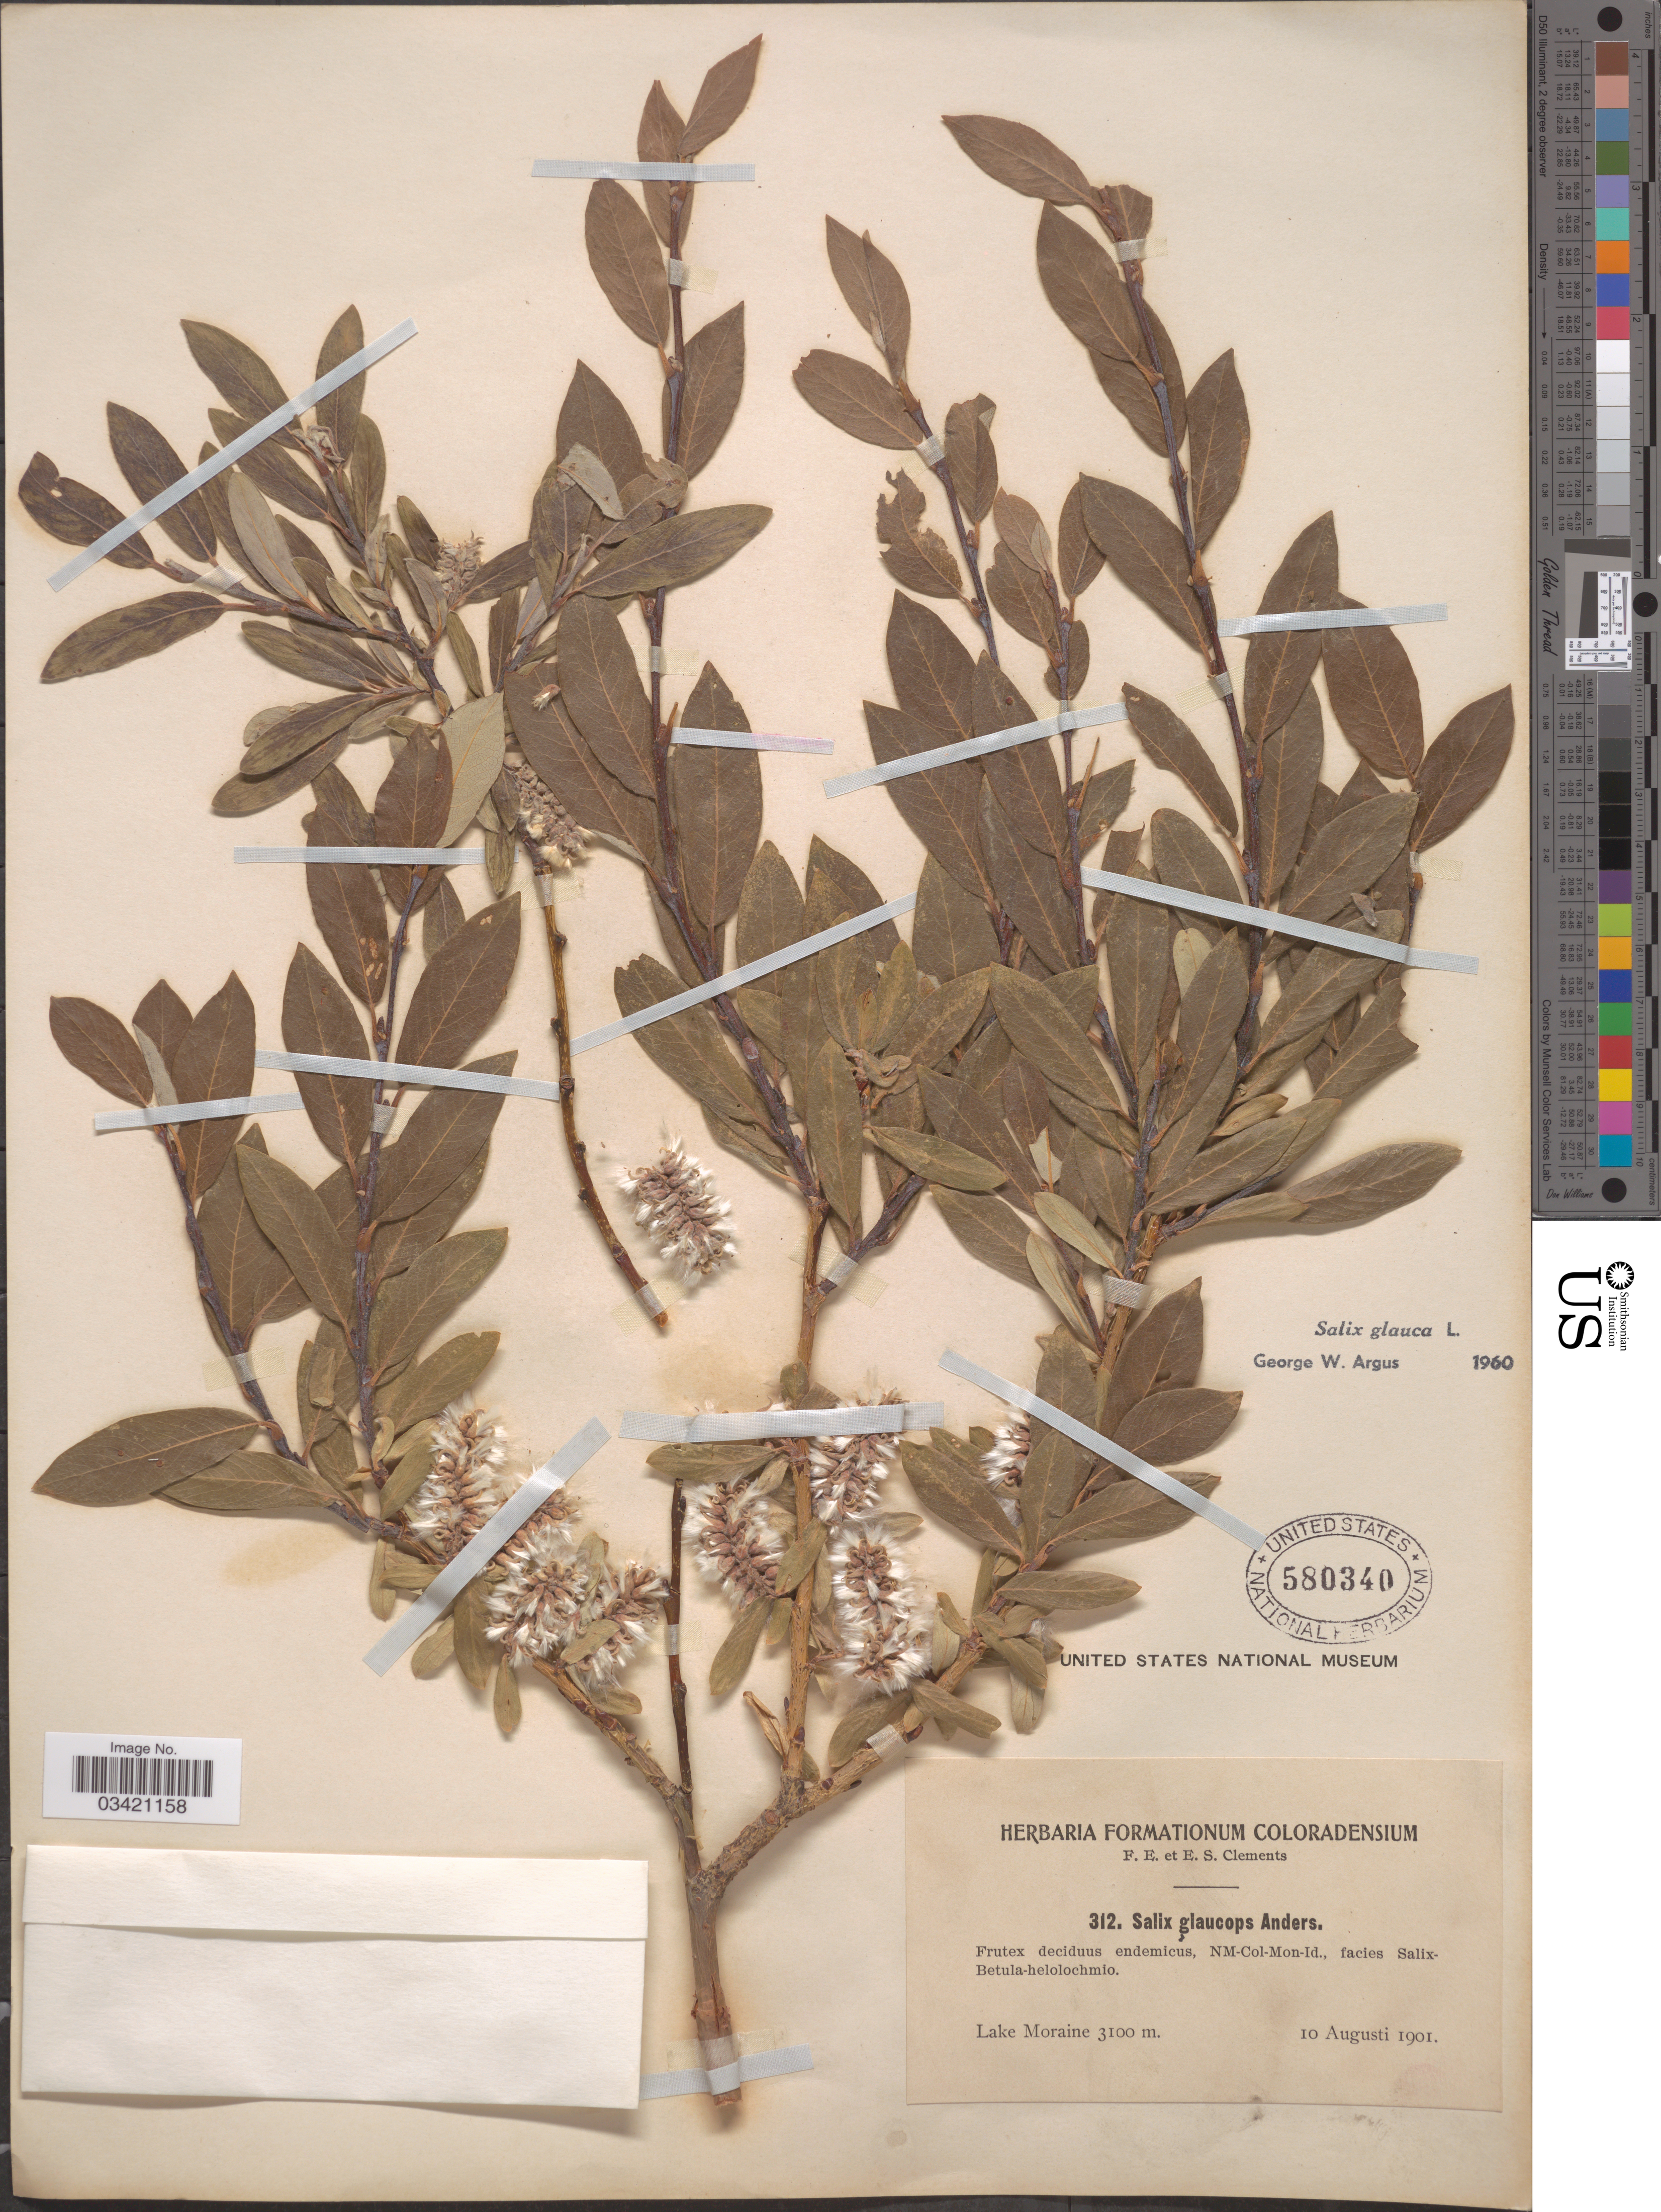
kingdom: Plantae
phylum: Tracheophyta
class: Magnoliopsida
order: Malpighiales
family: Salicaceae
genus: Salix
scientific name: Salix glauca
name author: L.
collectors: F. E. Clements & E. S. Clements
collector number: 312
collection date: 1901-08-10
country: United States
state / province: Colorado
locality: Lake Moraine.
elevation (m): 3100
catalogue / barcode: US 580340